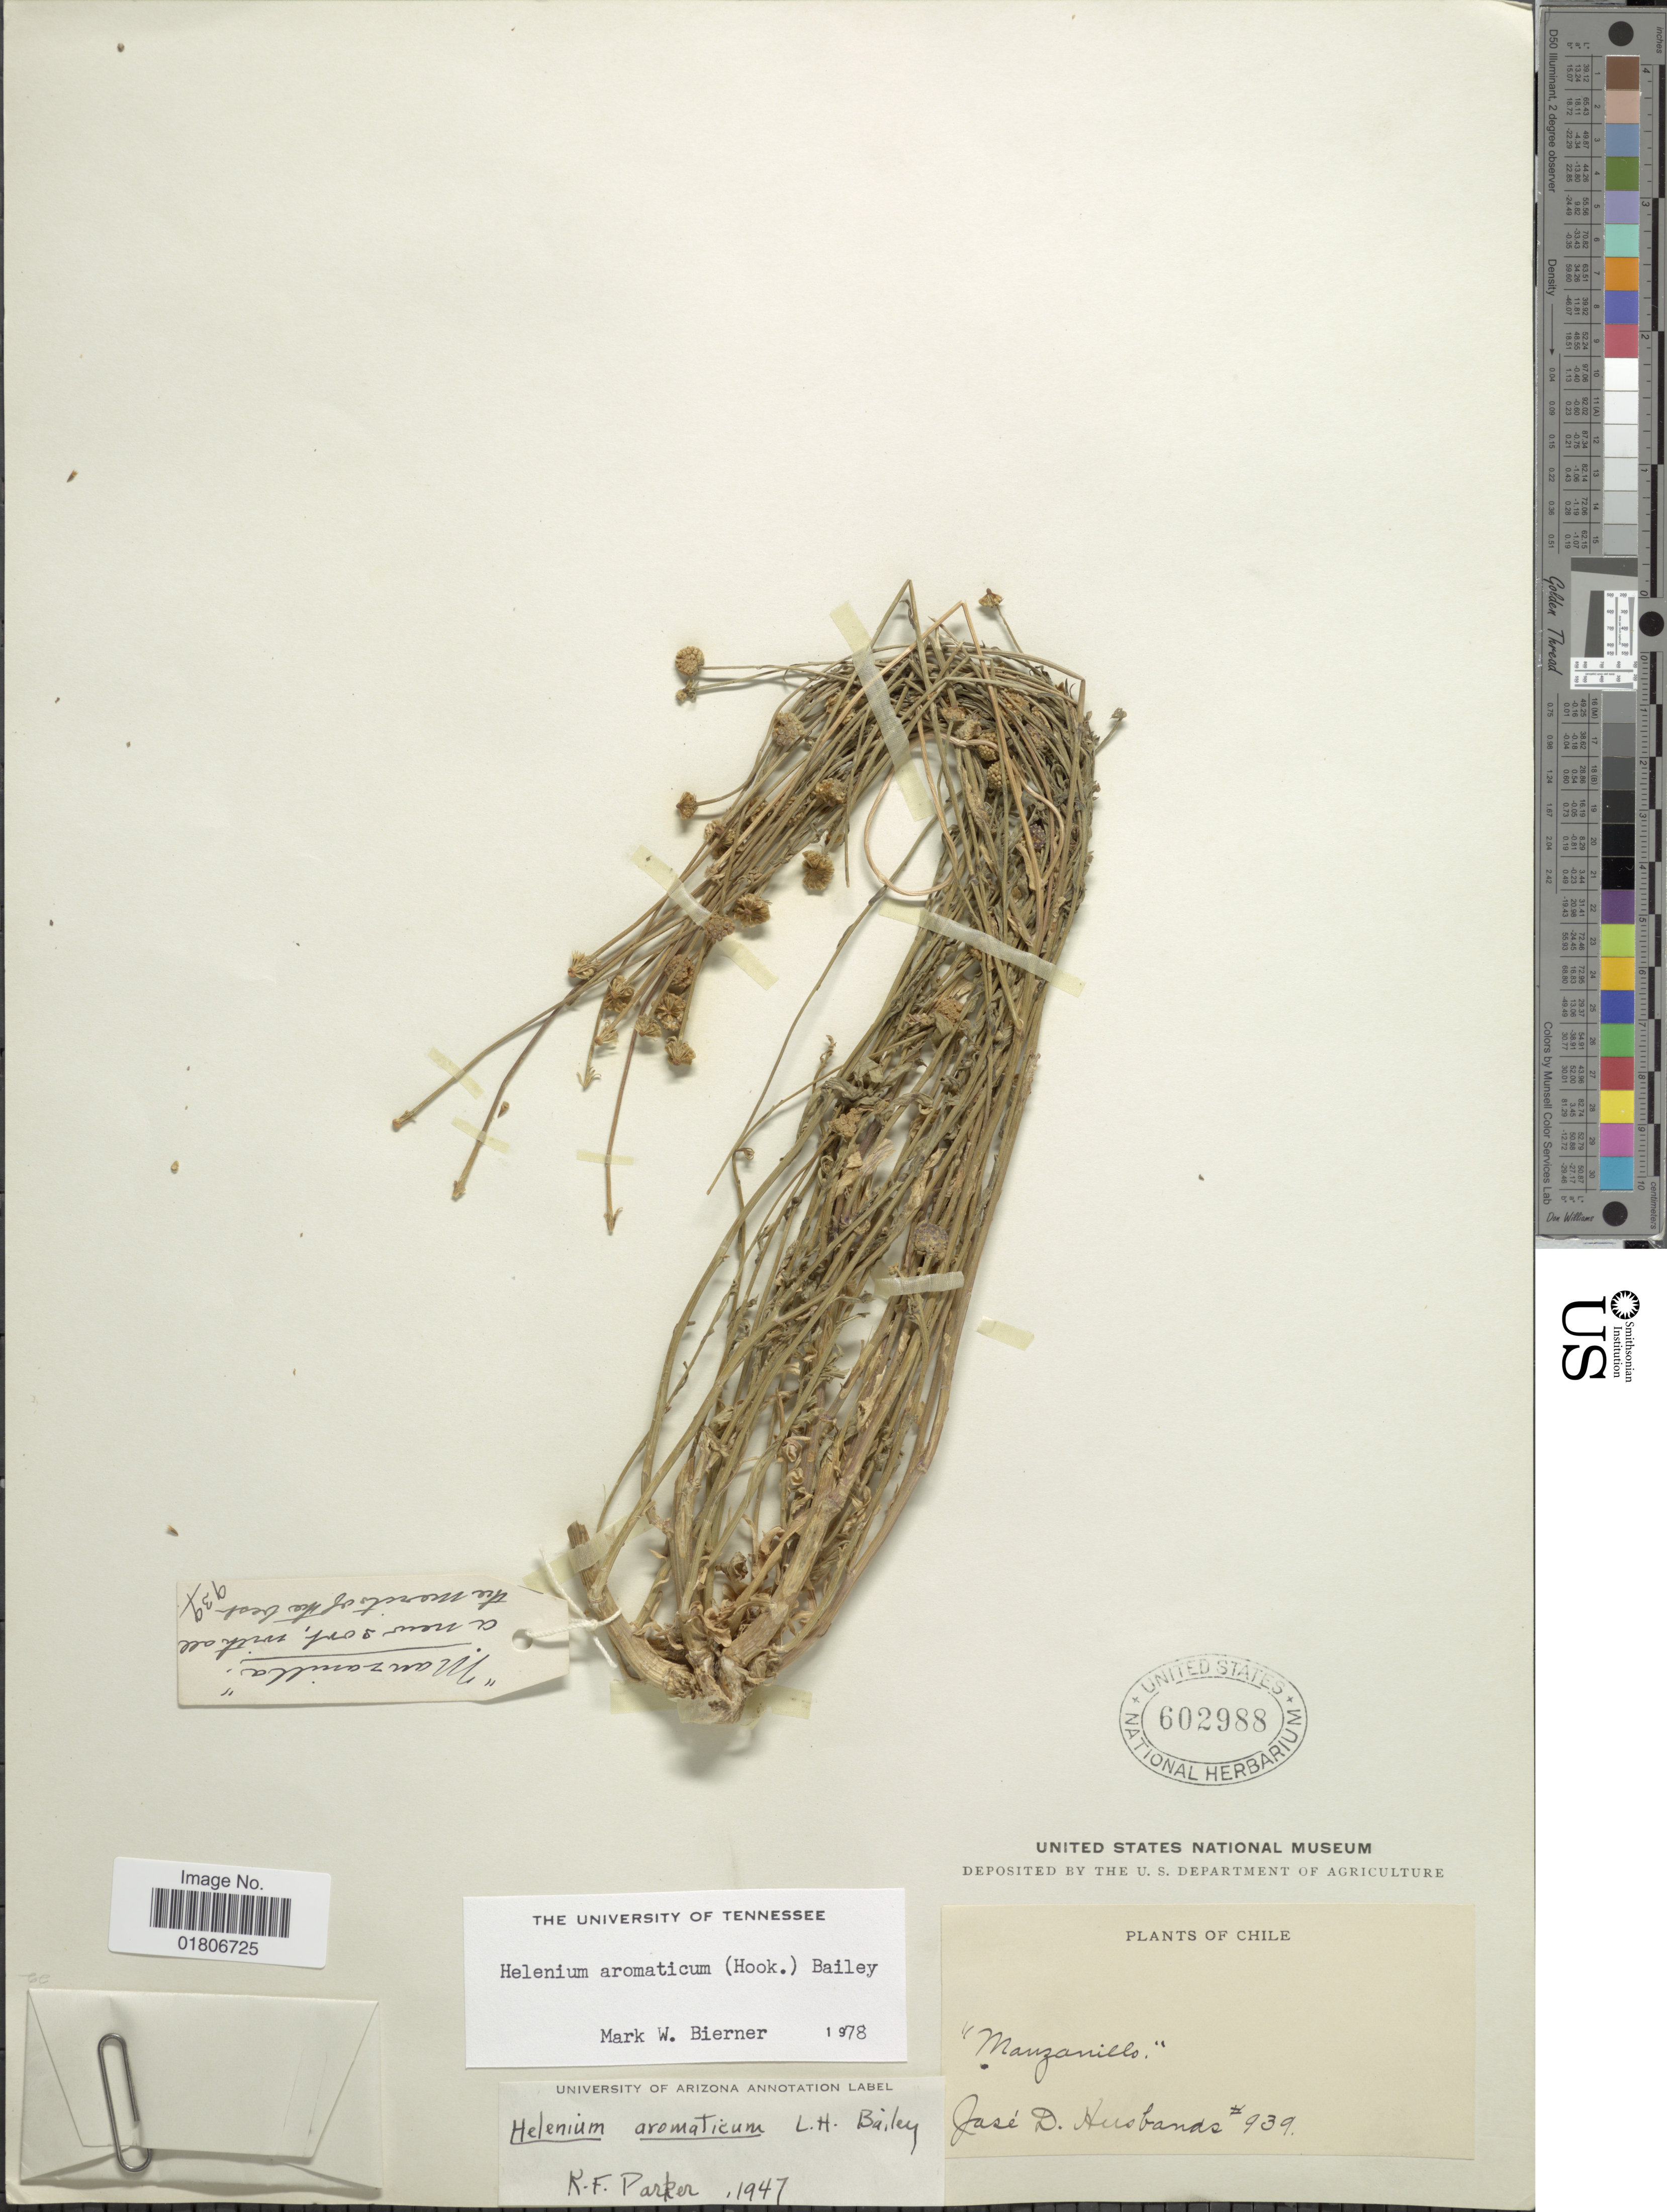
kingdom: Plantae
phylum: Tracheophyta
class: Magnoliopsida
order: Asterales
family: Asteraceae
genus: Helenium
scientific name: Helenium aromaticum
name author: (Hook.) L.H. Bailey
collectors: J. Husbands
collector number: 939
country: Chile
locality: Manzanillo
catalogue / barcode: US 602988